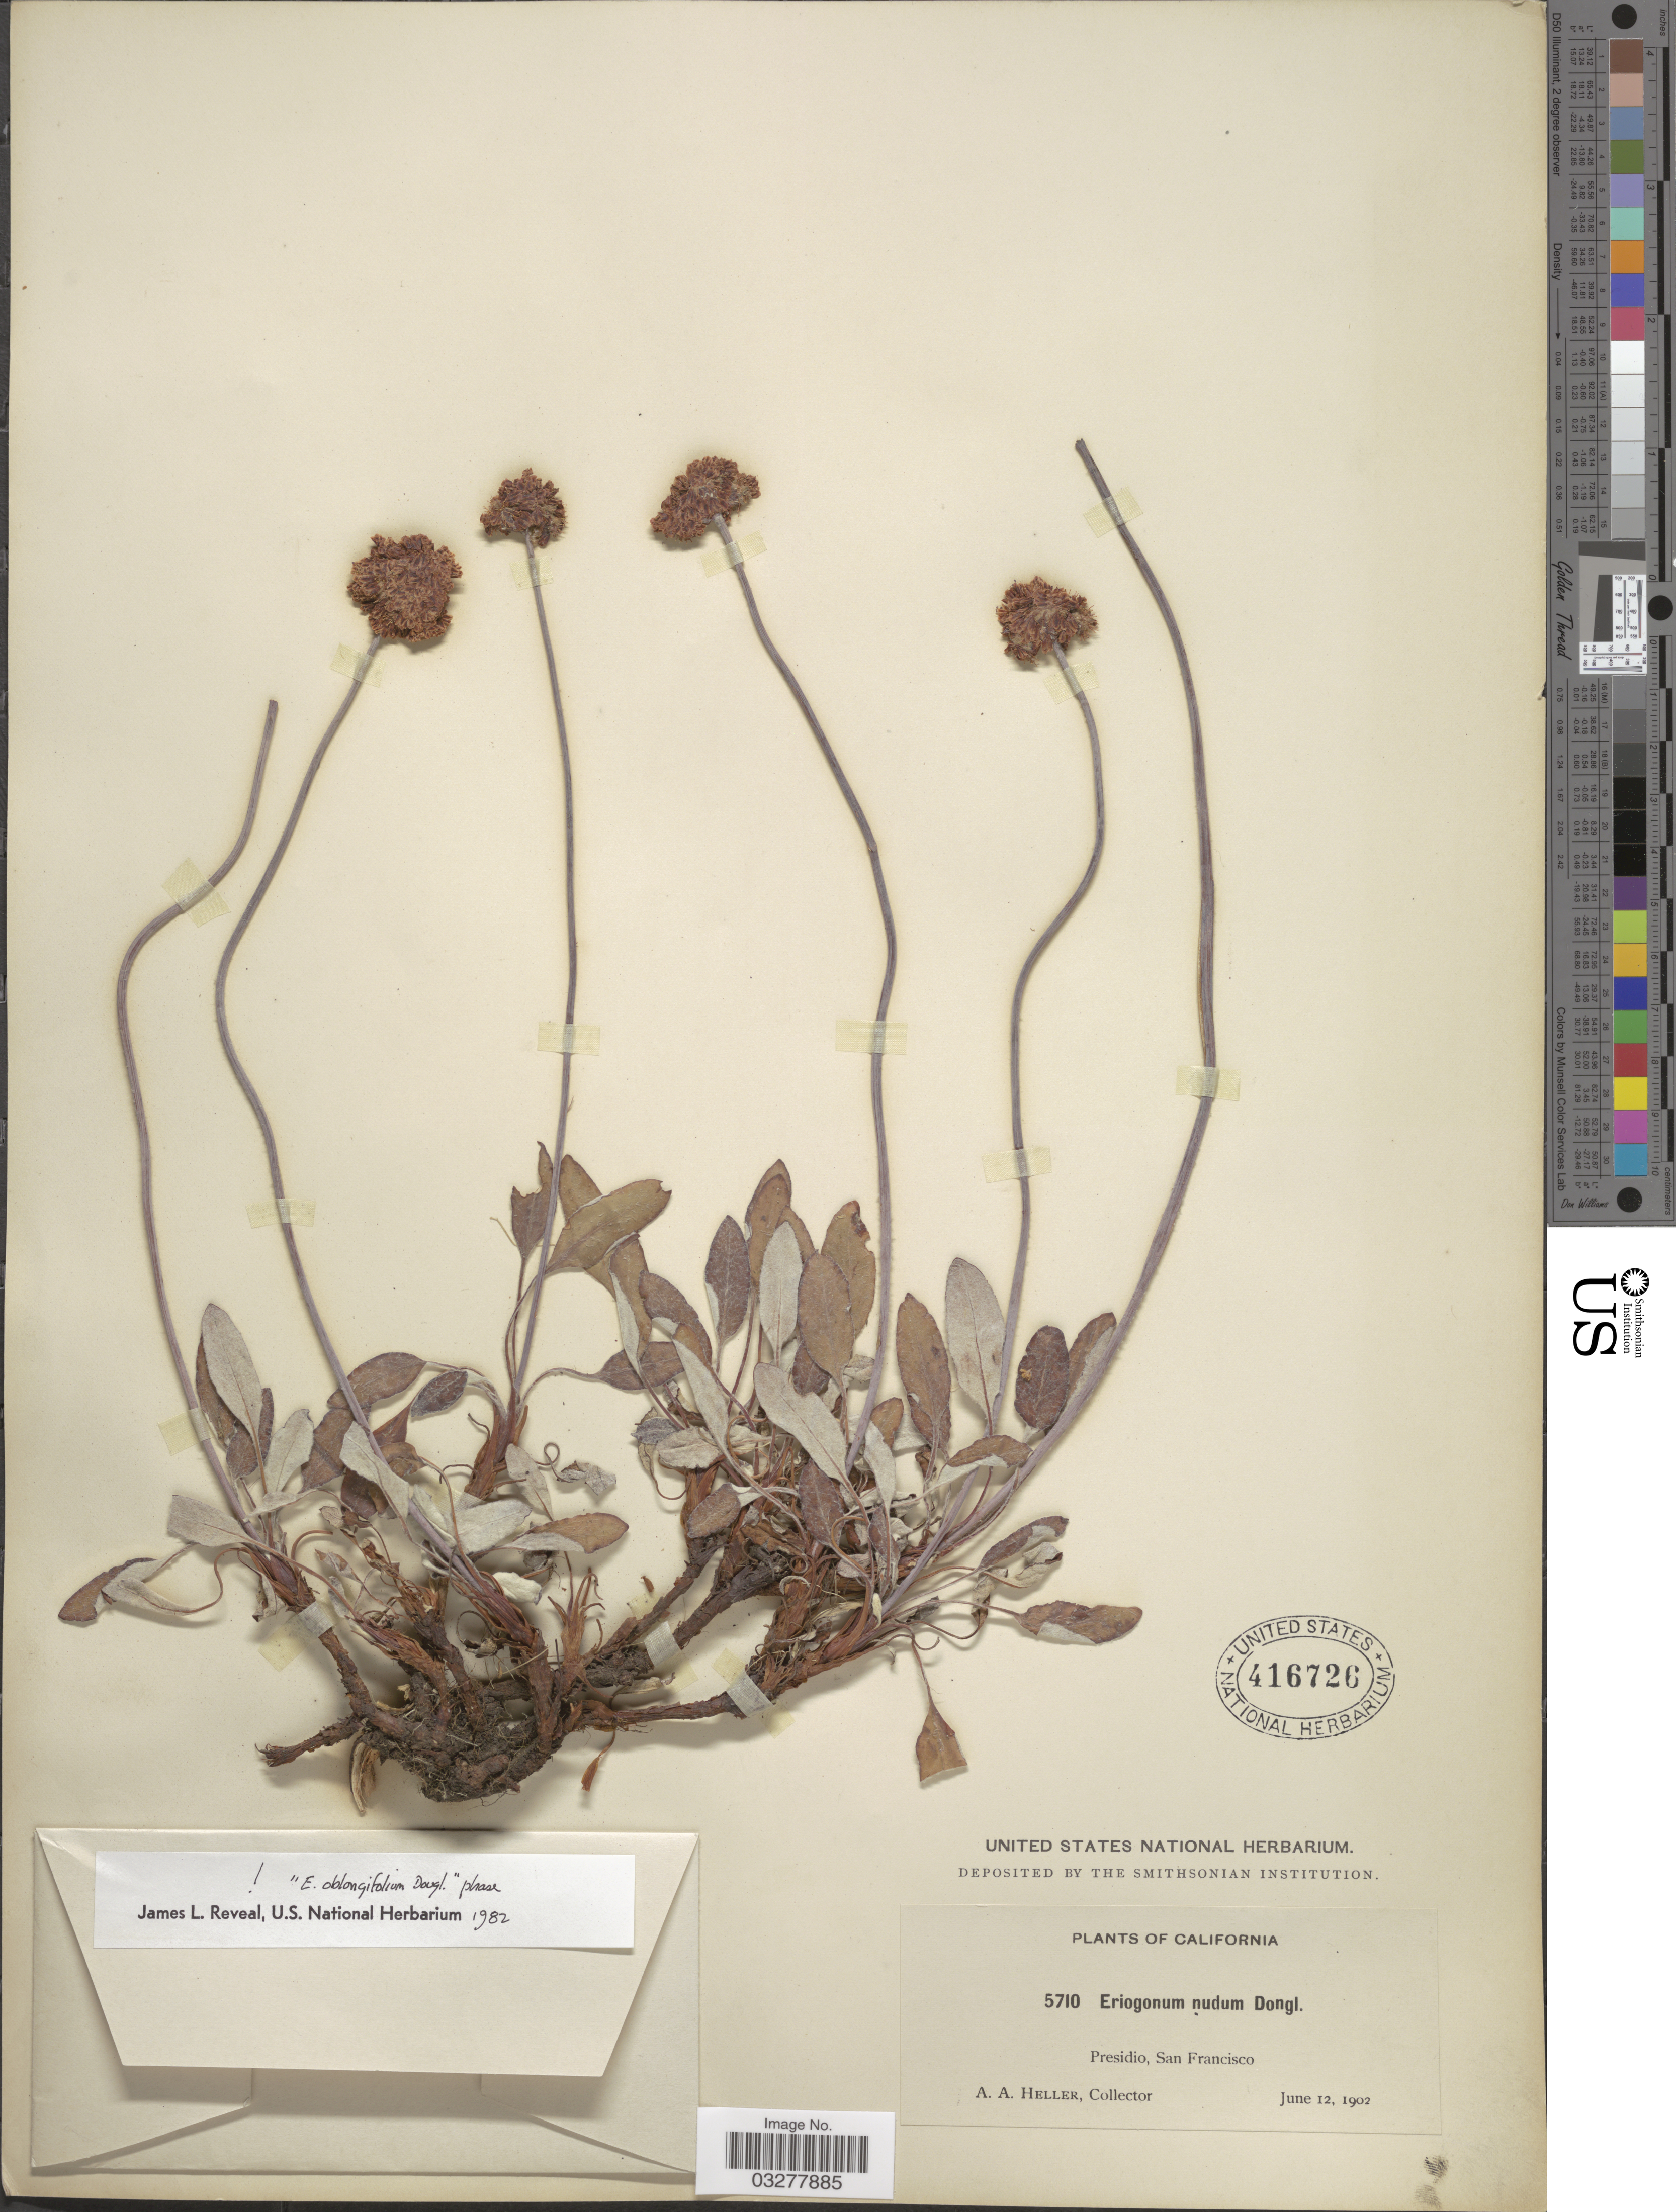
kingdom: Plantae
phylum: Tracheophyta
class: Magnoliopsida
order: Caryophyllales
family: Polygonaceae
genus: Eriogonum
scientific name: Eriogonum latifolium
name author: Sm.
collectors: A. A. Heller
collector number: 5710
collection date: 1902-06-12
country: United States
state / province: California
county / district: San Francisco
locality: Presidio, San Francisco.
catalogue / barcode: US 416726